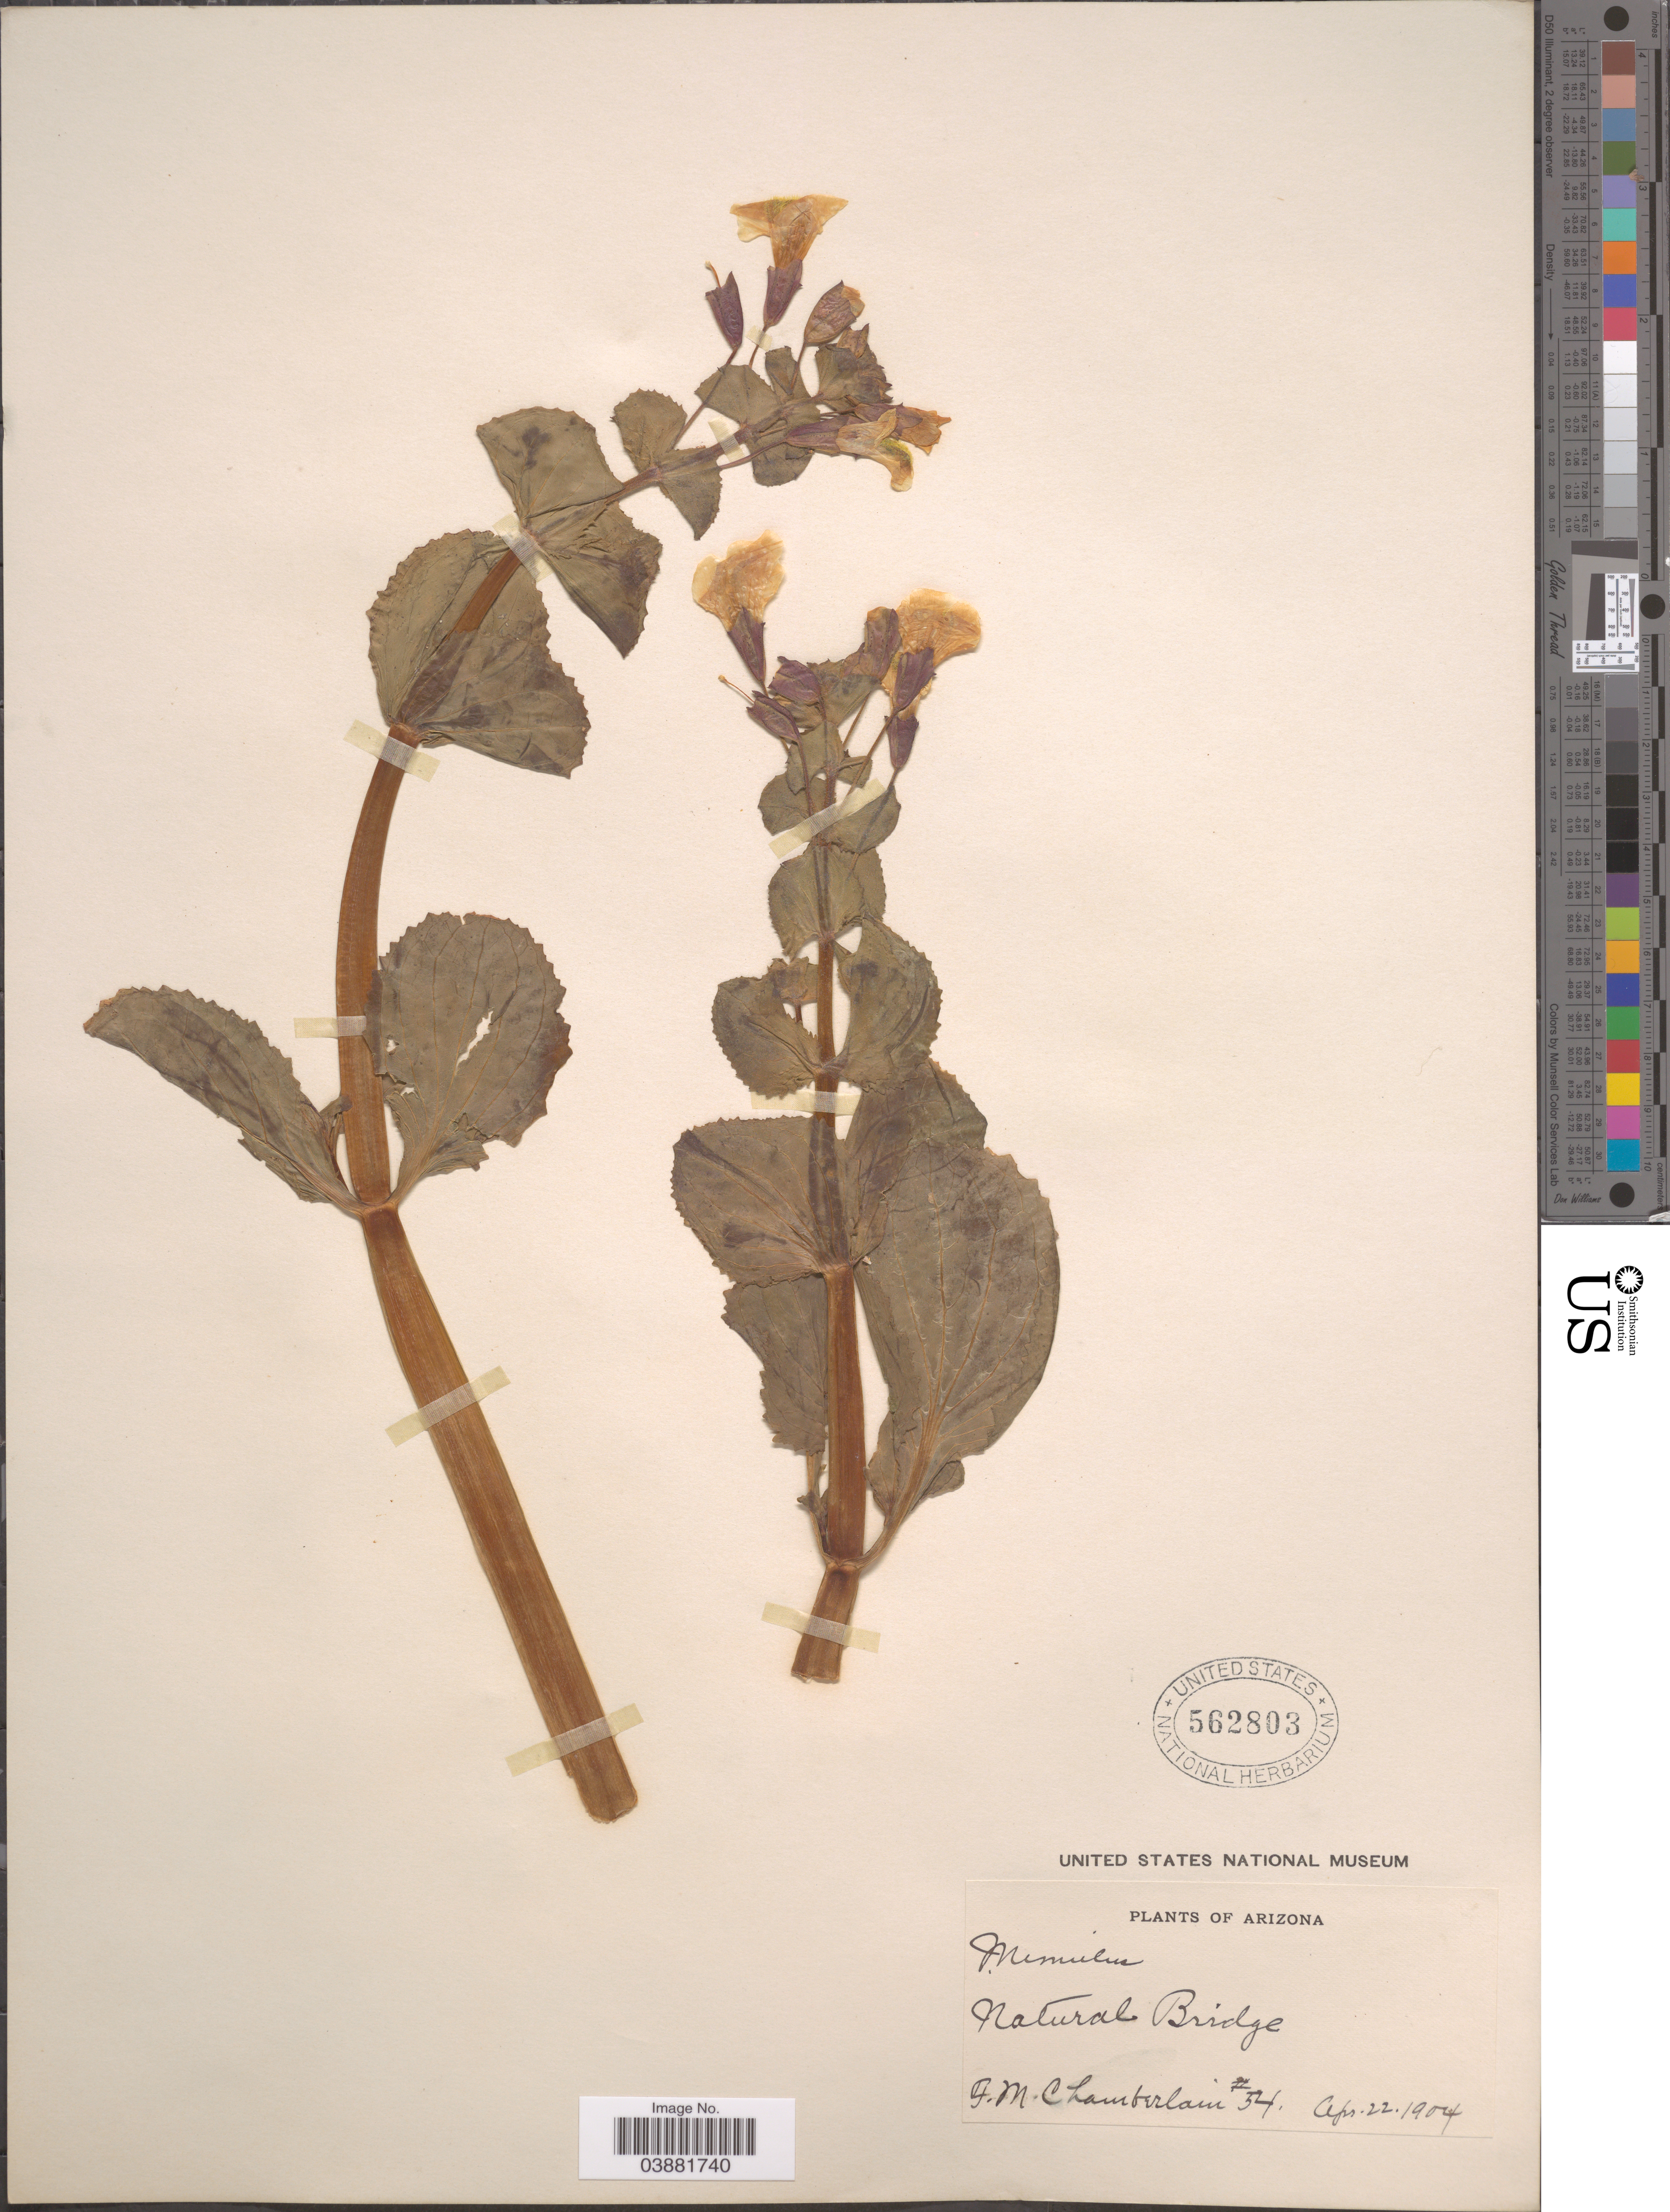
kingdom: Plantae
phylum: Tracheophyta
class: Magnoliopsida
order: Lamiales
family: Phrymaceae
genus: Mimulus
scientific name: Mimulus guttatus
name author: DC.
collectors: F. Chamberlain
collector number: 54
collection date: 1904-04-22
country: United States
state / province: Arizona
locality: Natural Bridge.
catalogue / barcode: US 562803